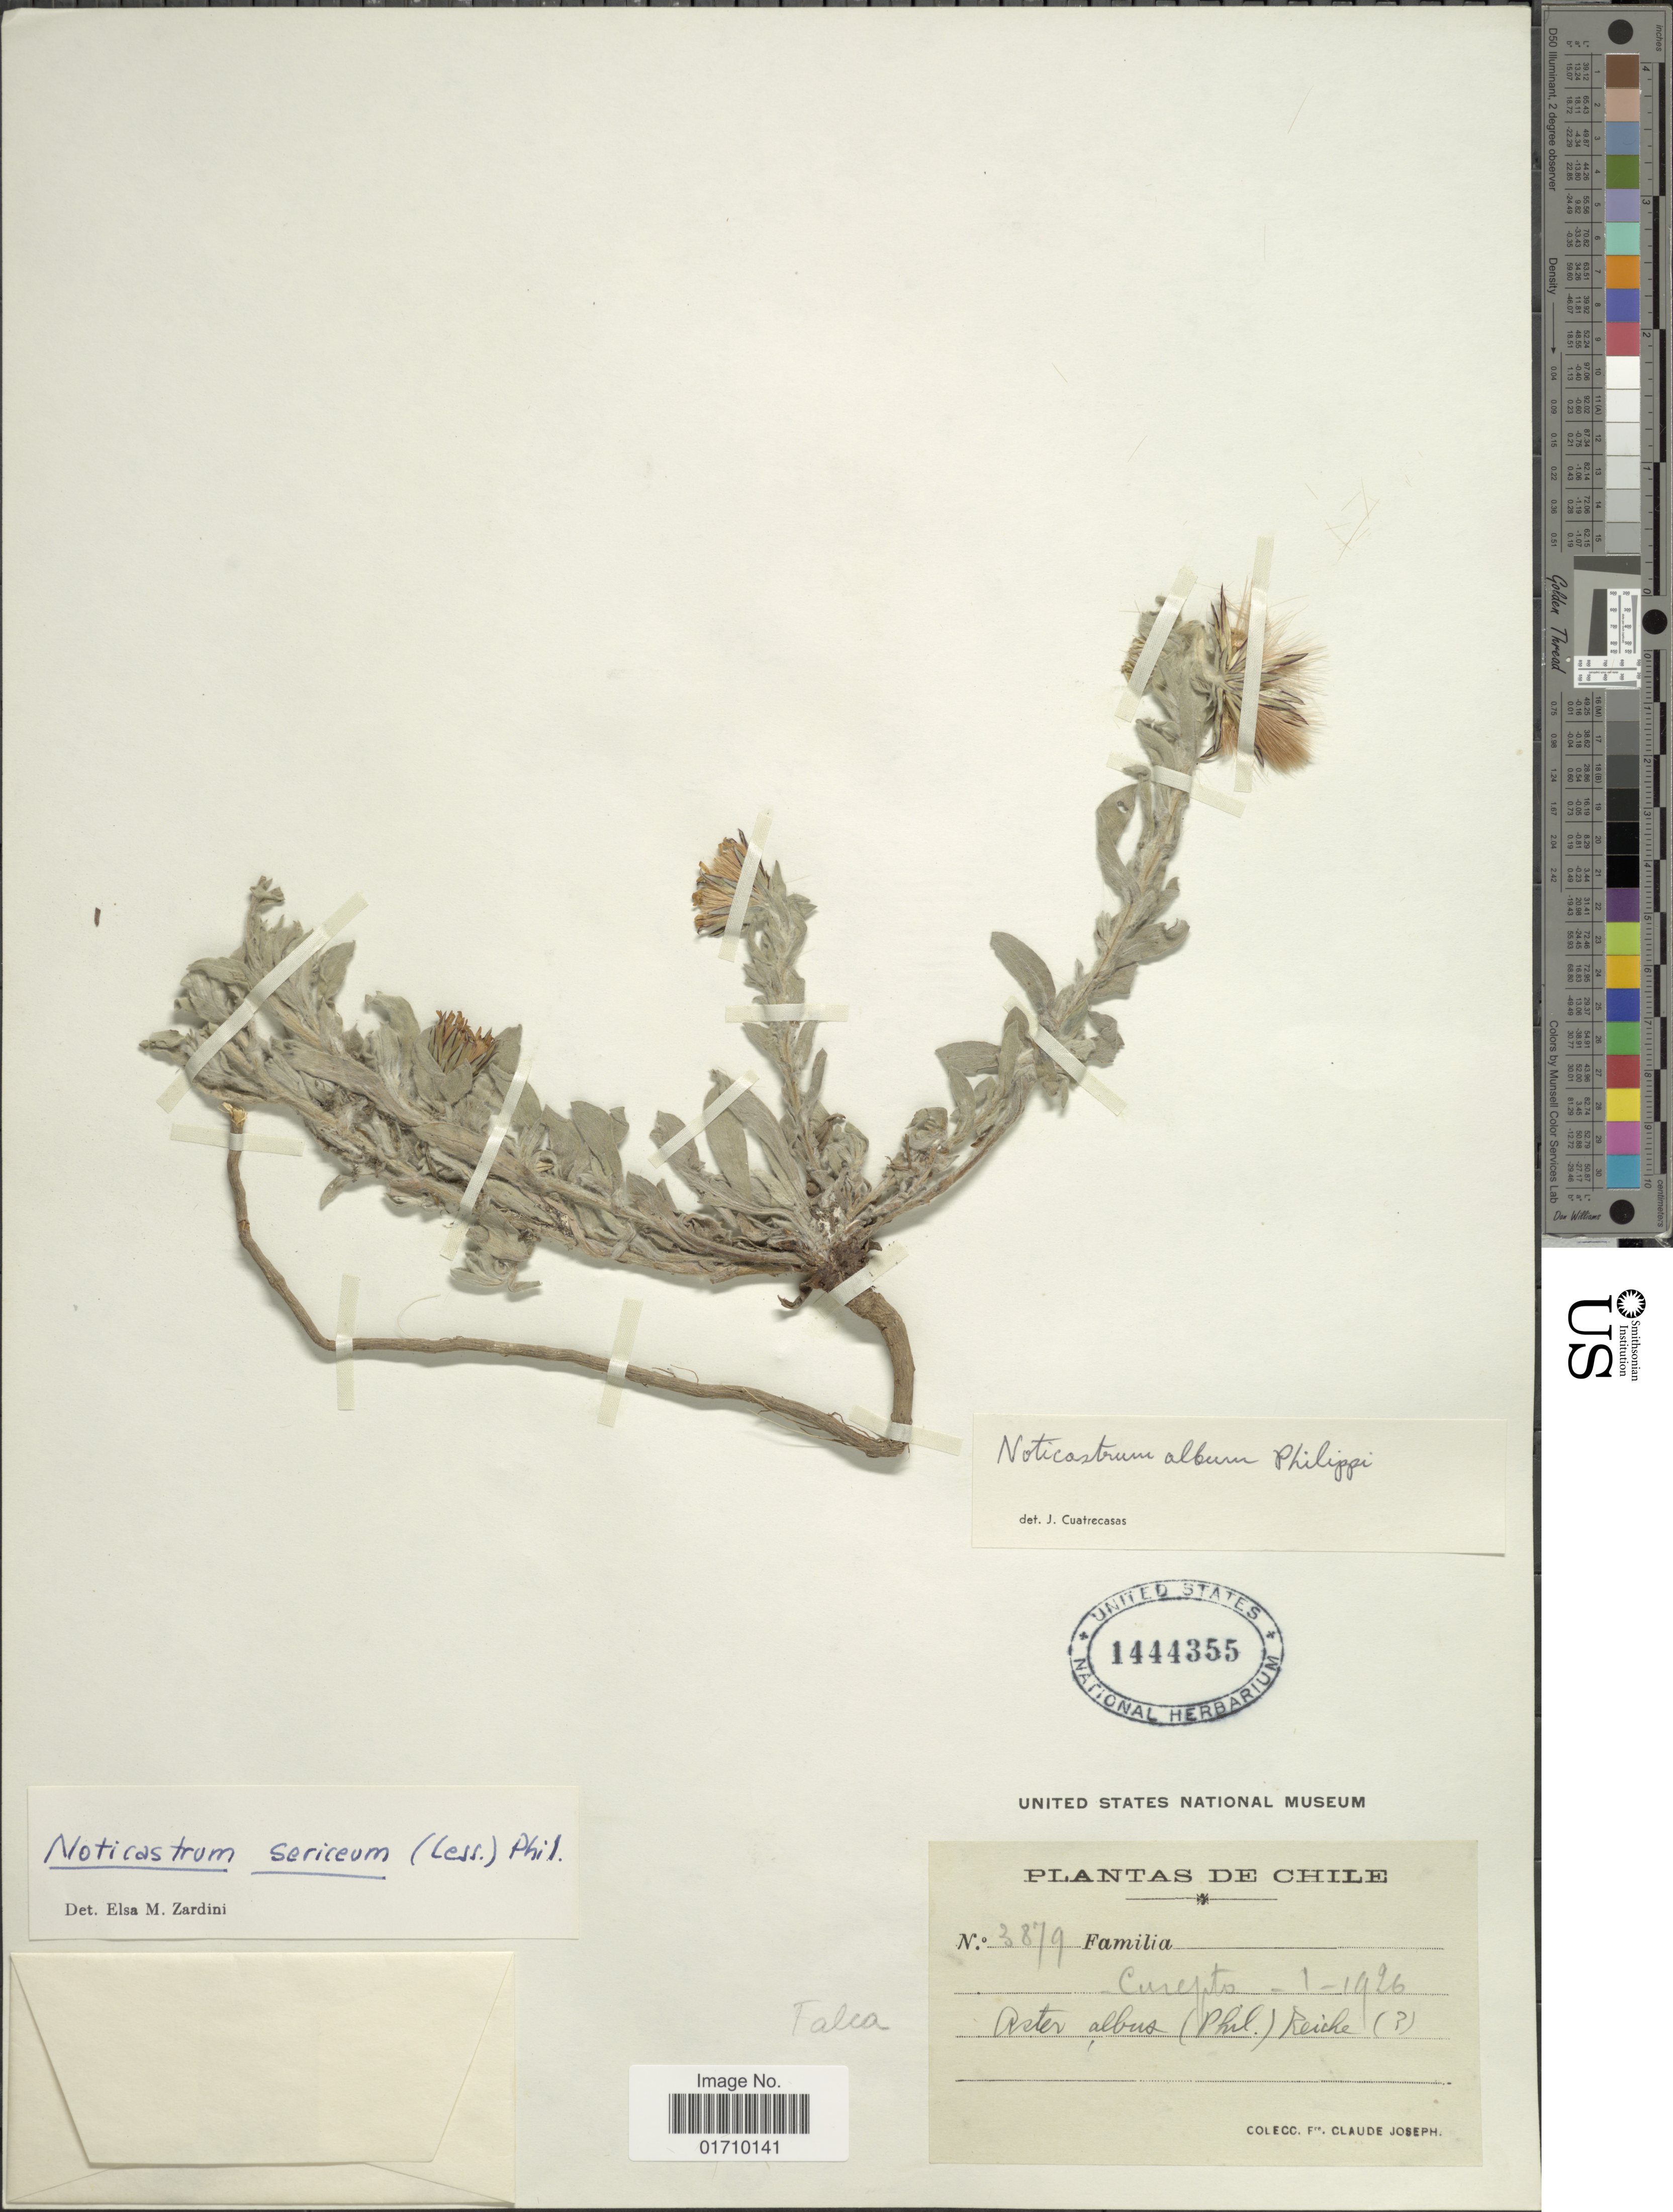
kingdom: Plantae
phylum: Tracheophyta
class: Magnoliopsida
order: Asterales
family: Asteraceae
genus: Noticastrum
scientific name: Noticastrum sericeum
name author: (Less.) Less. ex Phil.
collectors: Bro. Claude-Joseph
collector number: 3879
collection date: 1926-01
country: Chile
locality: Curepto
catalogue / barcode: US 1444355